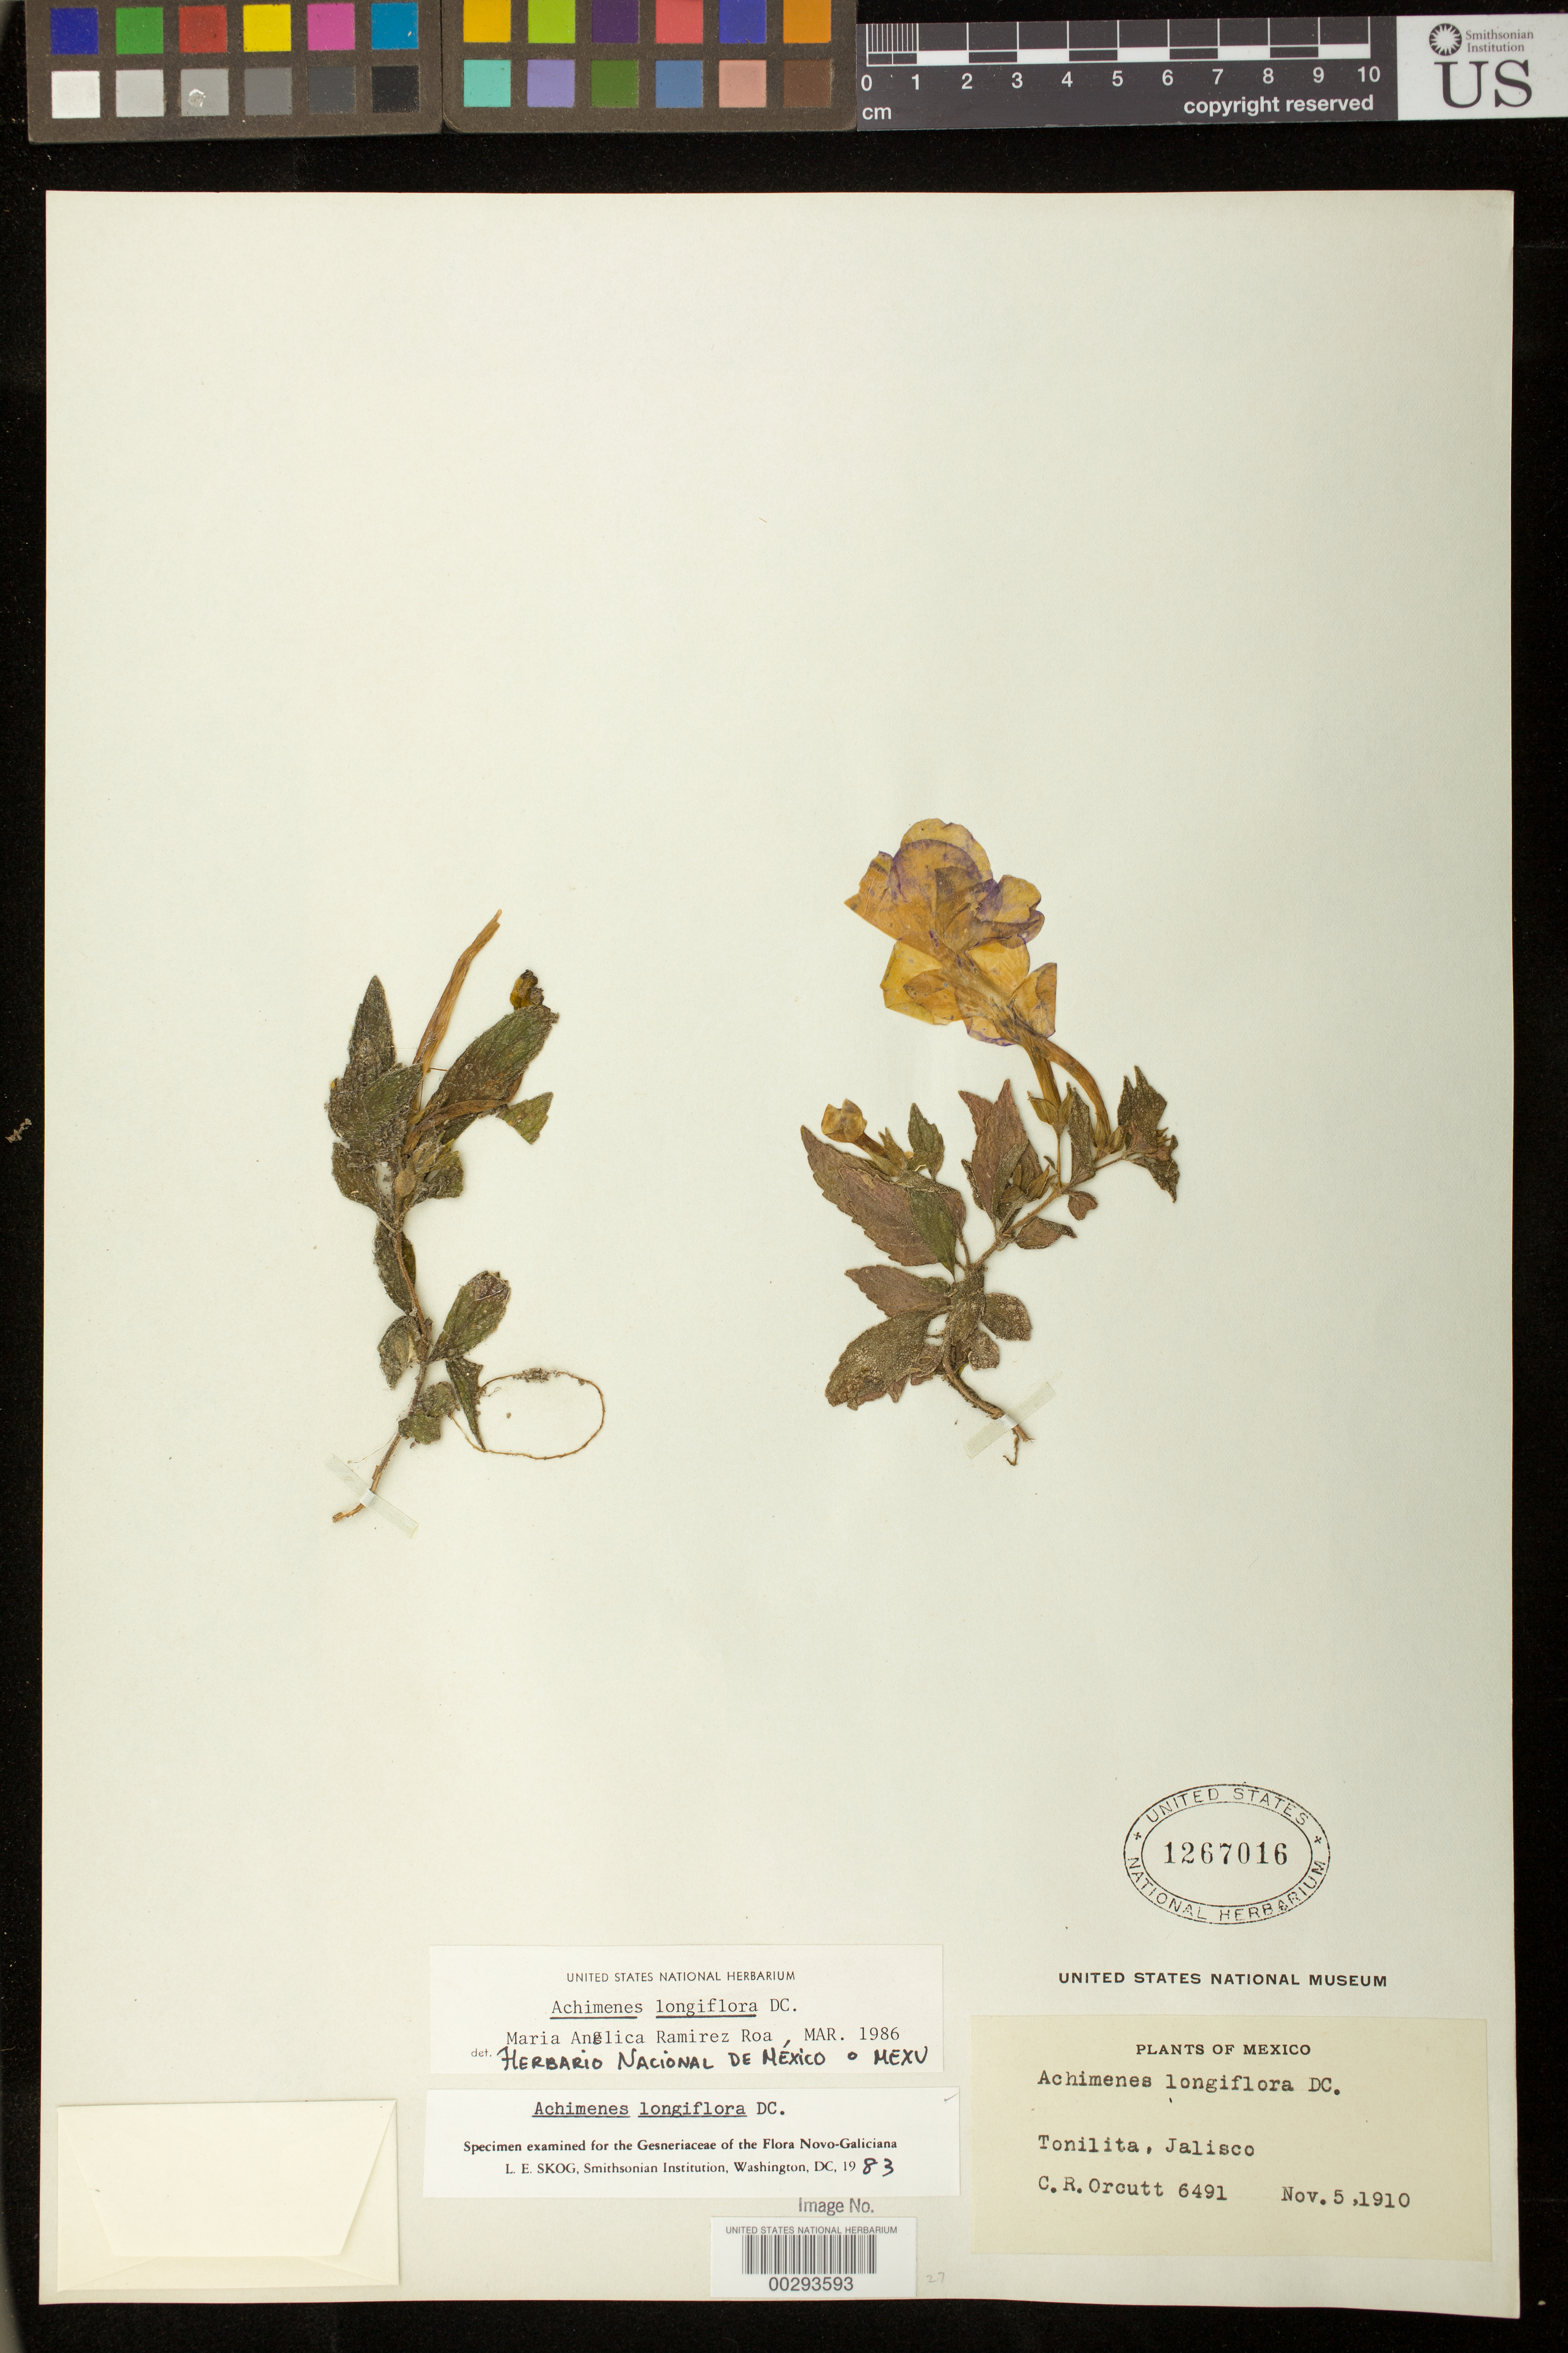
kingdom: Plantae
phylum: Tracheophyta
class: Magnoliopsida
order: Lamiales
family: Gesneriaceae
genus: Achimenes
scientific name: Achimenes longiflora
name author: DC.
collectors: C. R. Orcutt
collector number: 6491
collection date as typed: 05 Nov 1910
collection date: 1910-11-05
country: Mexico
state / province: Jalisco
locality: Tonilita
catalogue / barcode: US 1267016